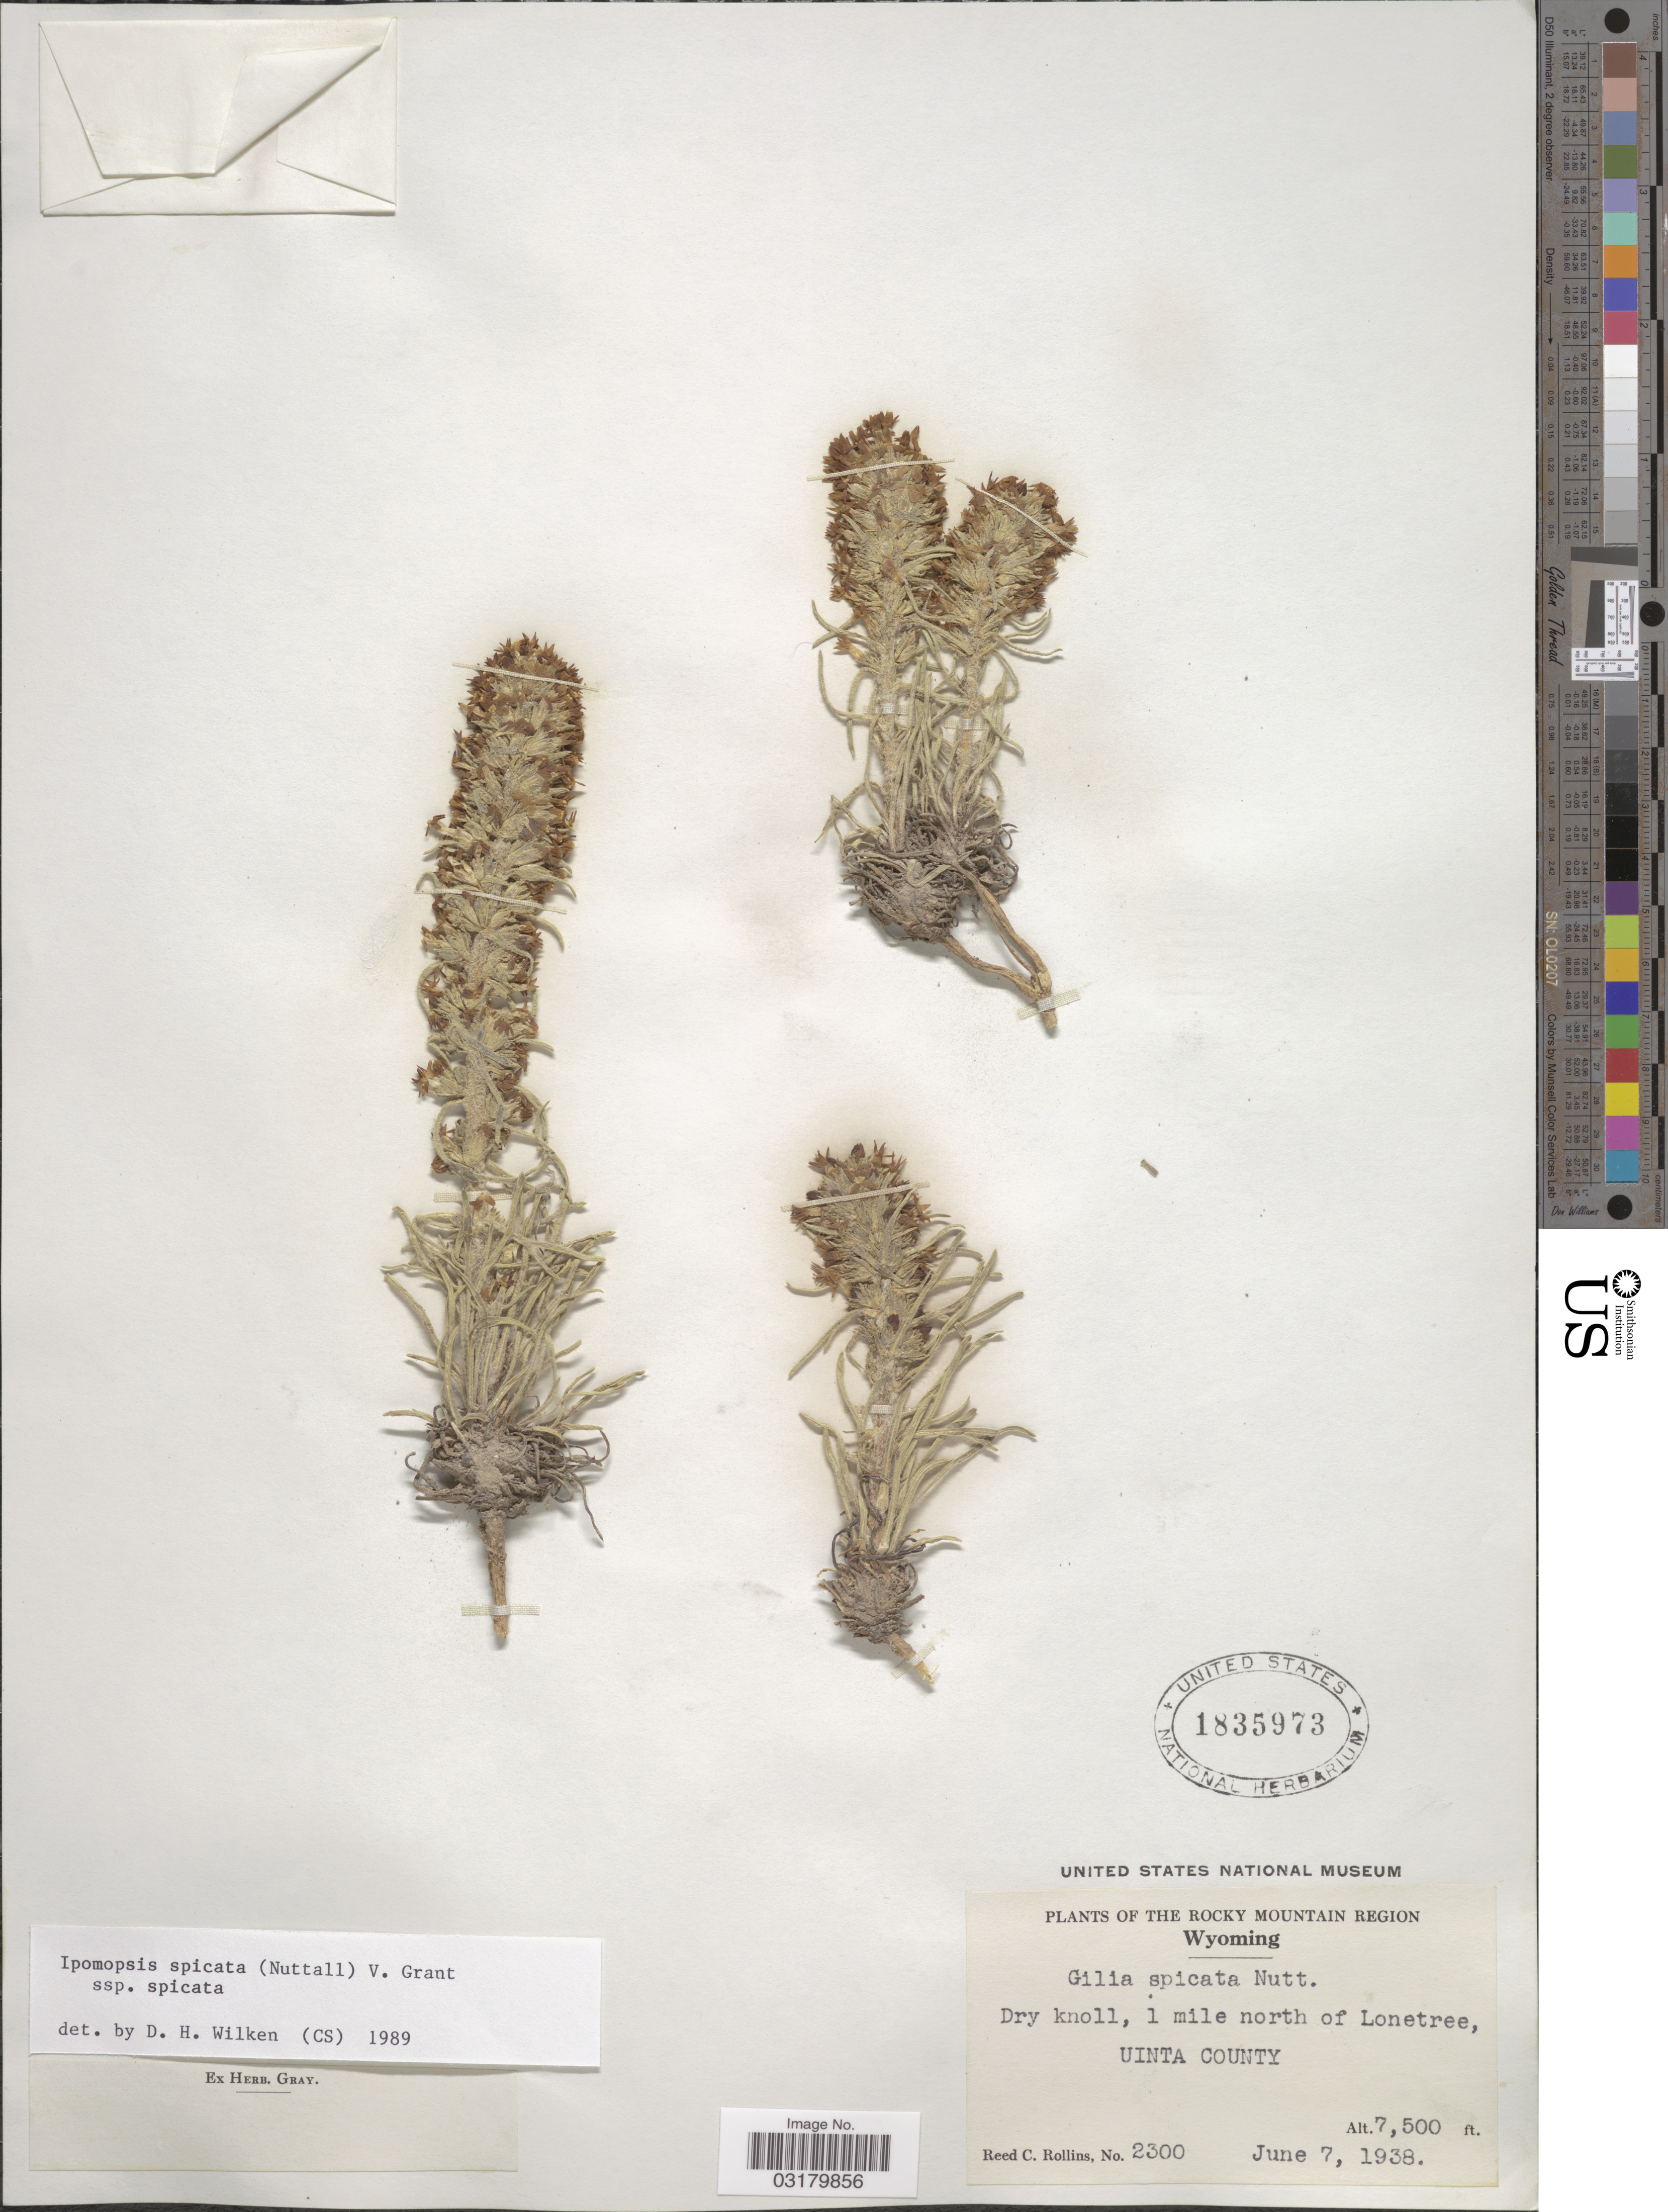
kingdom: Plantae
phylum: Tracheophyta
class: Magnoliopsida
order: Ericales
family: Polemoniaceae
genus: Ipomopsis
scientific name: Ipomopsis spicata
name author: (Nutt.) V.E. Grant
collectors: R. C. Rollins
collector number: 2300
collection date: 1938-06-07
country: United States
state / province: Wyoming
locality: The Rocky Mountain Region. Dry knoll, 1 mile north of Lonetre, Uinta County.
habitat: dry knoll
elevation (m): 2286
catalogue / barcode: US 1835973